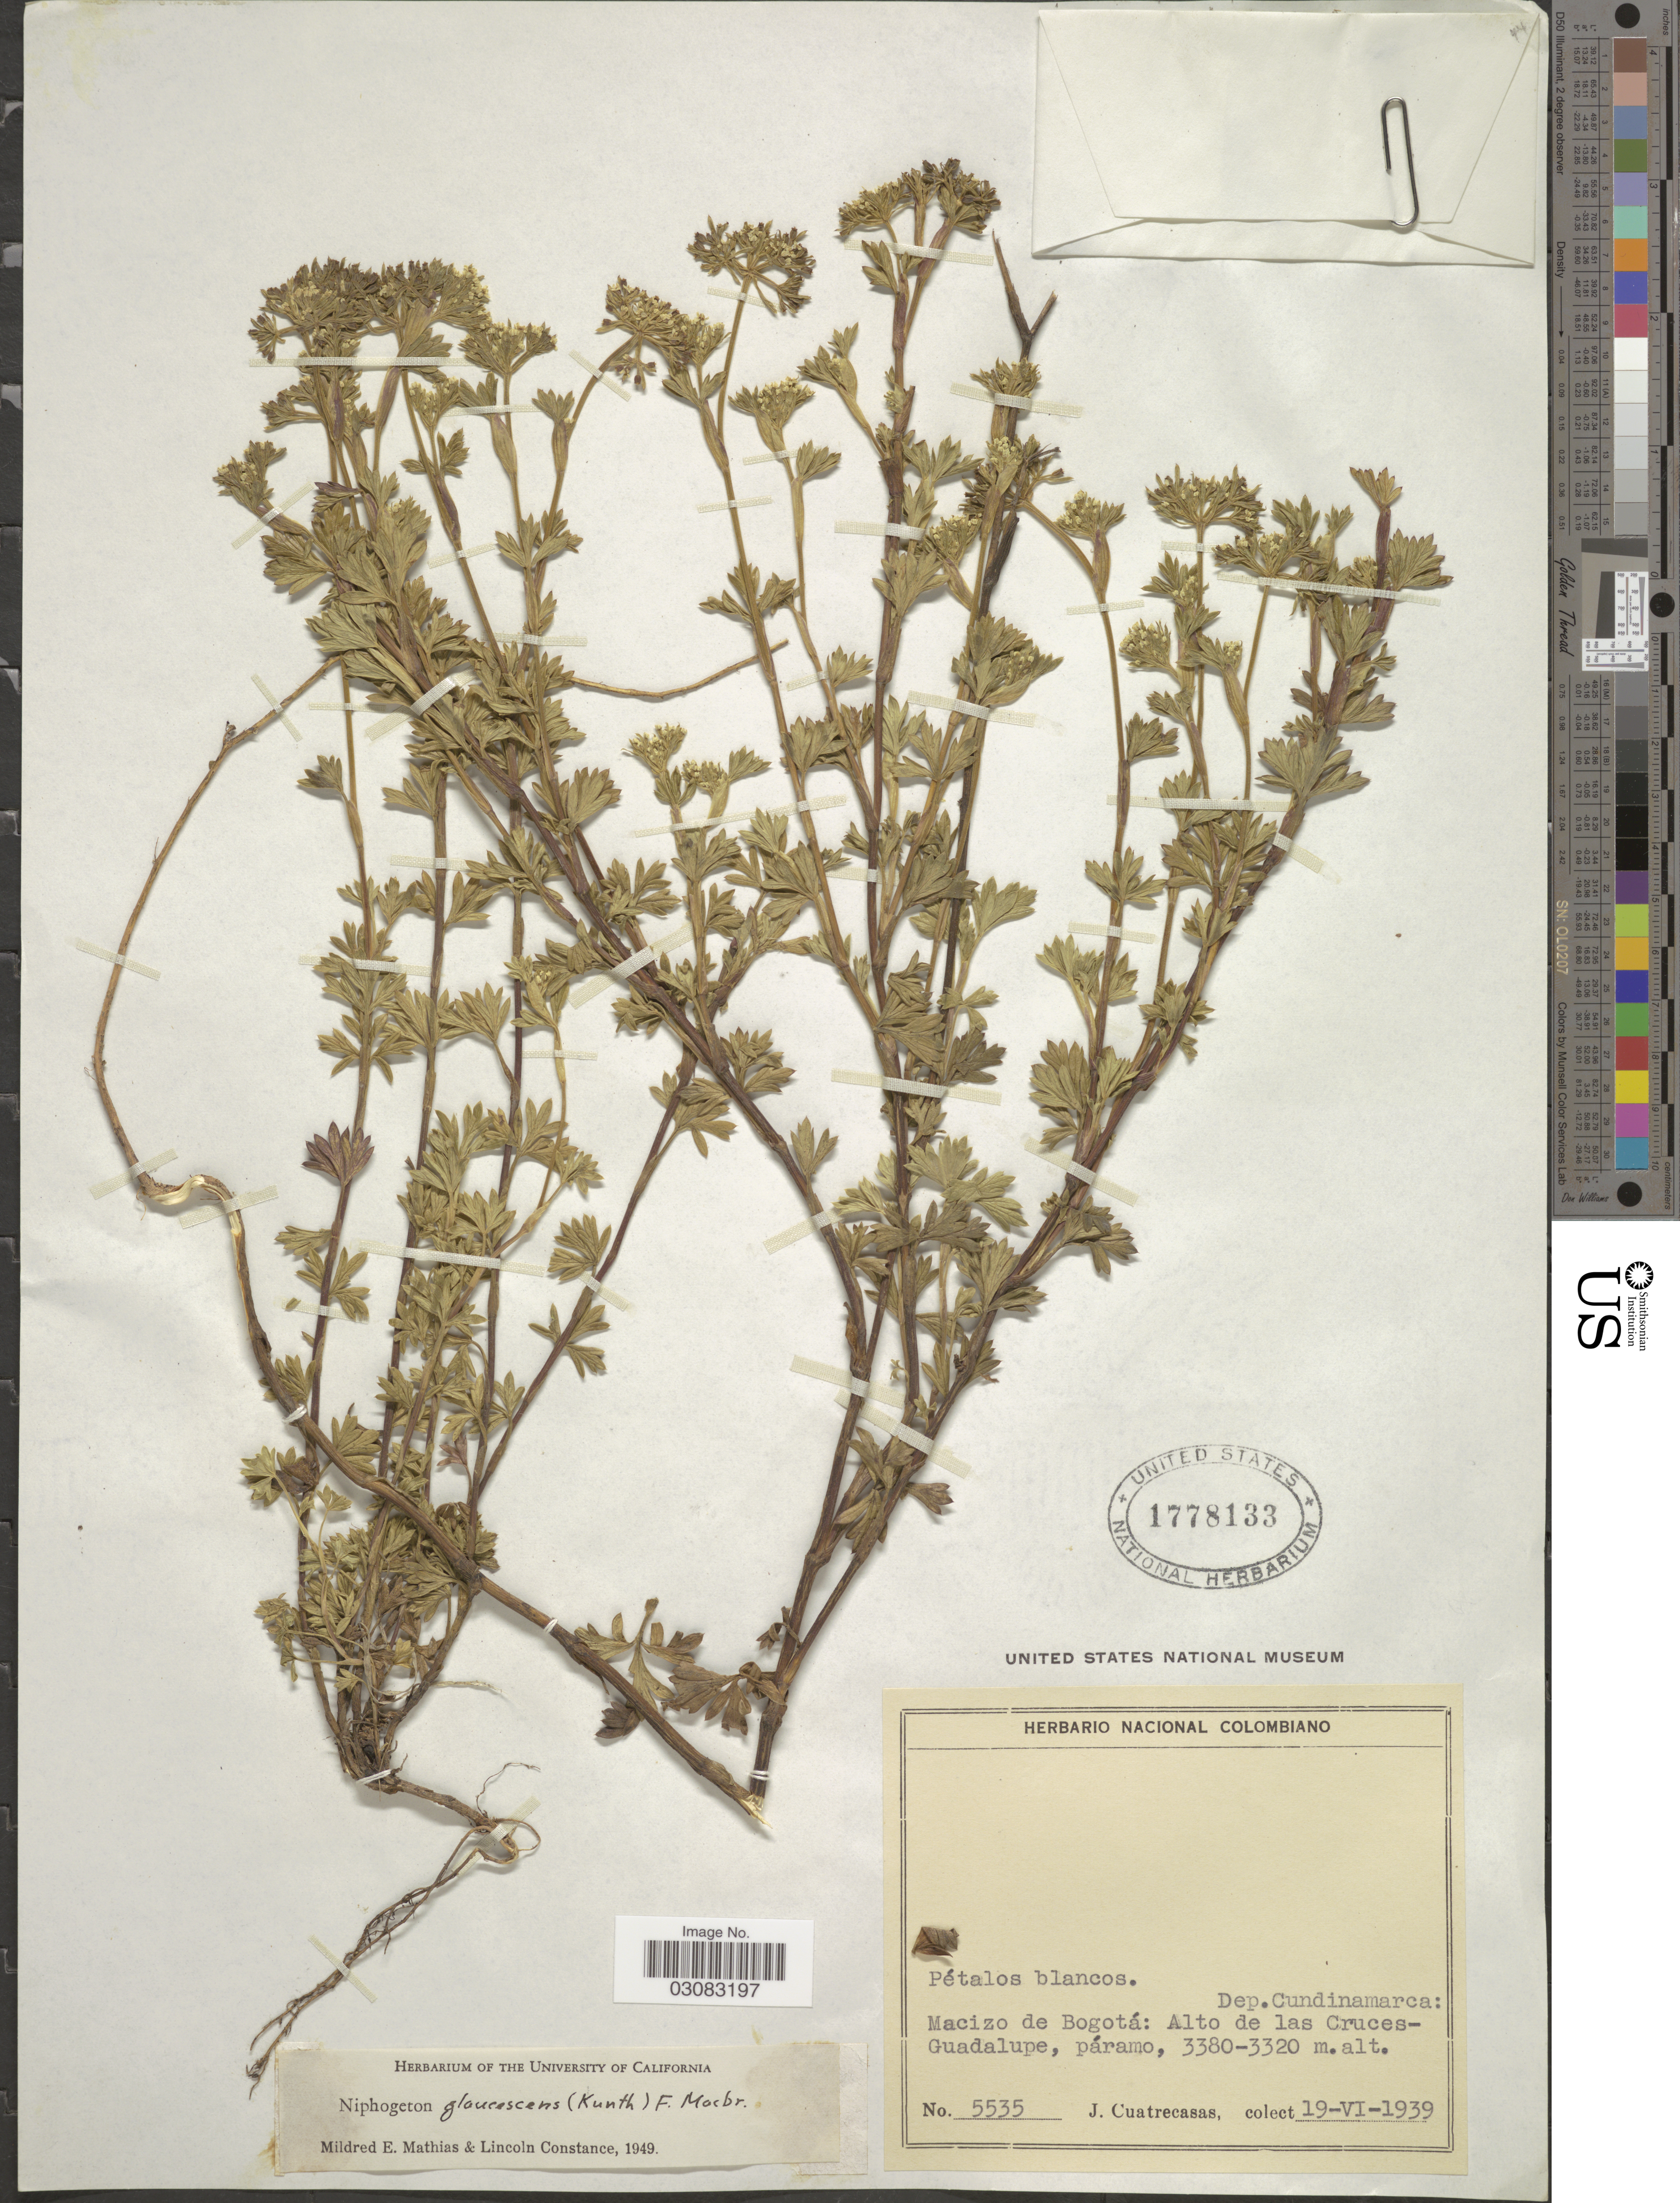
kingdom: Plantae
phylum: Tracheophyta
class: Magnoliopsida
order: Apiales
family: Apiaceae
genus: Niphogeton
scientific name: Niphogeton glaucescens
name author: (Kunth) J.F. Macbr.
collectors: J. Cuatrecasas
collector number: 5535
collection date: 1939-06-19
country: Colombia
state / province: Cundinamarca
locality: Dep. Cundinamarca: Macizo de Bogotá: Alto de las Cruces-Guadalupe, páramo.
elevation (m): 3320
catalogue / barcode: US 1778133